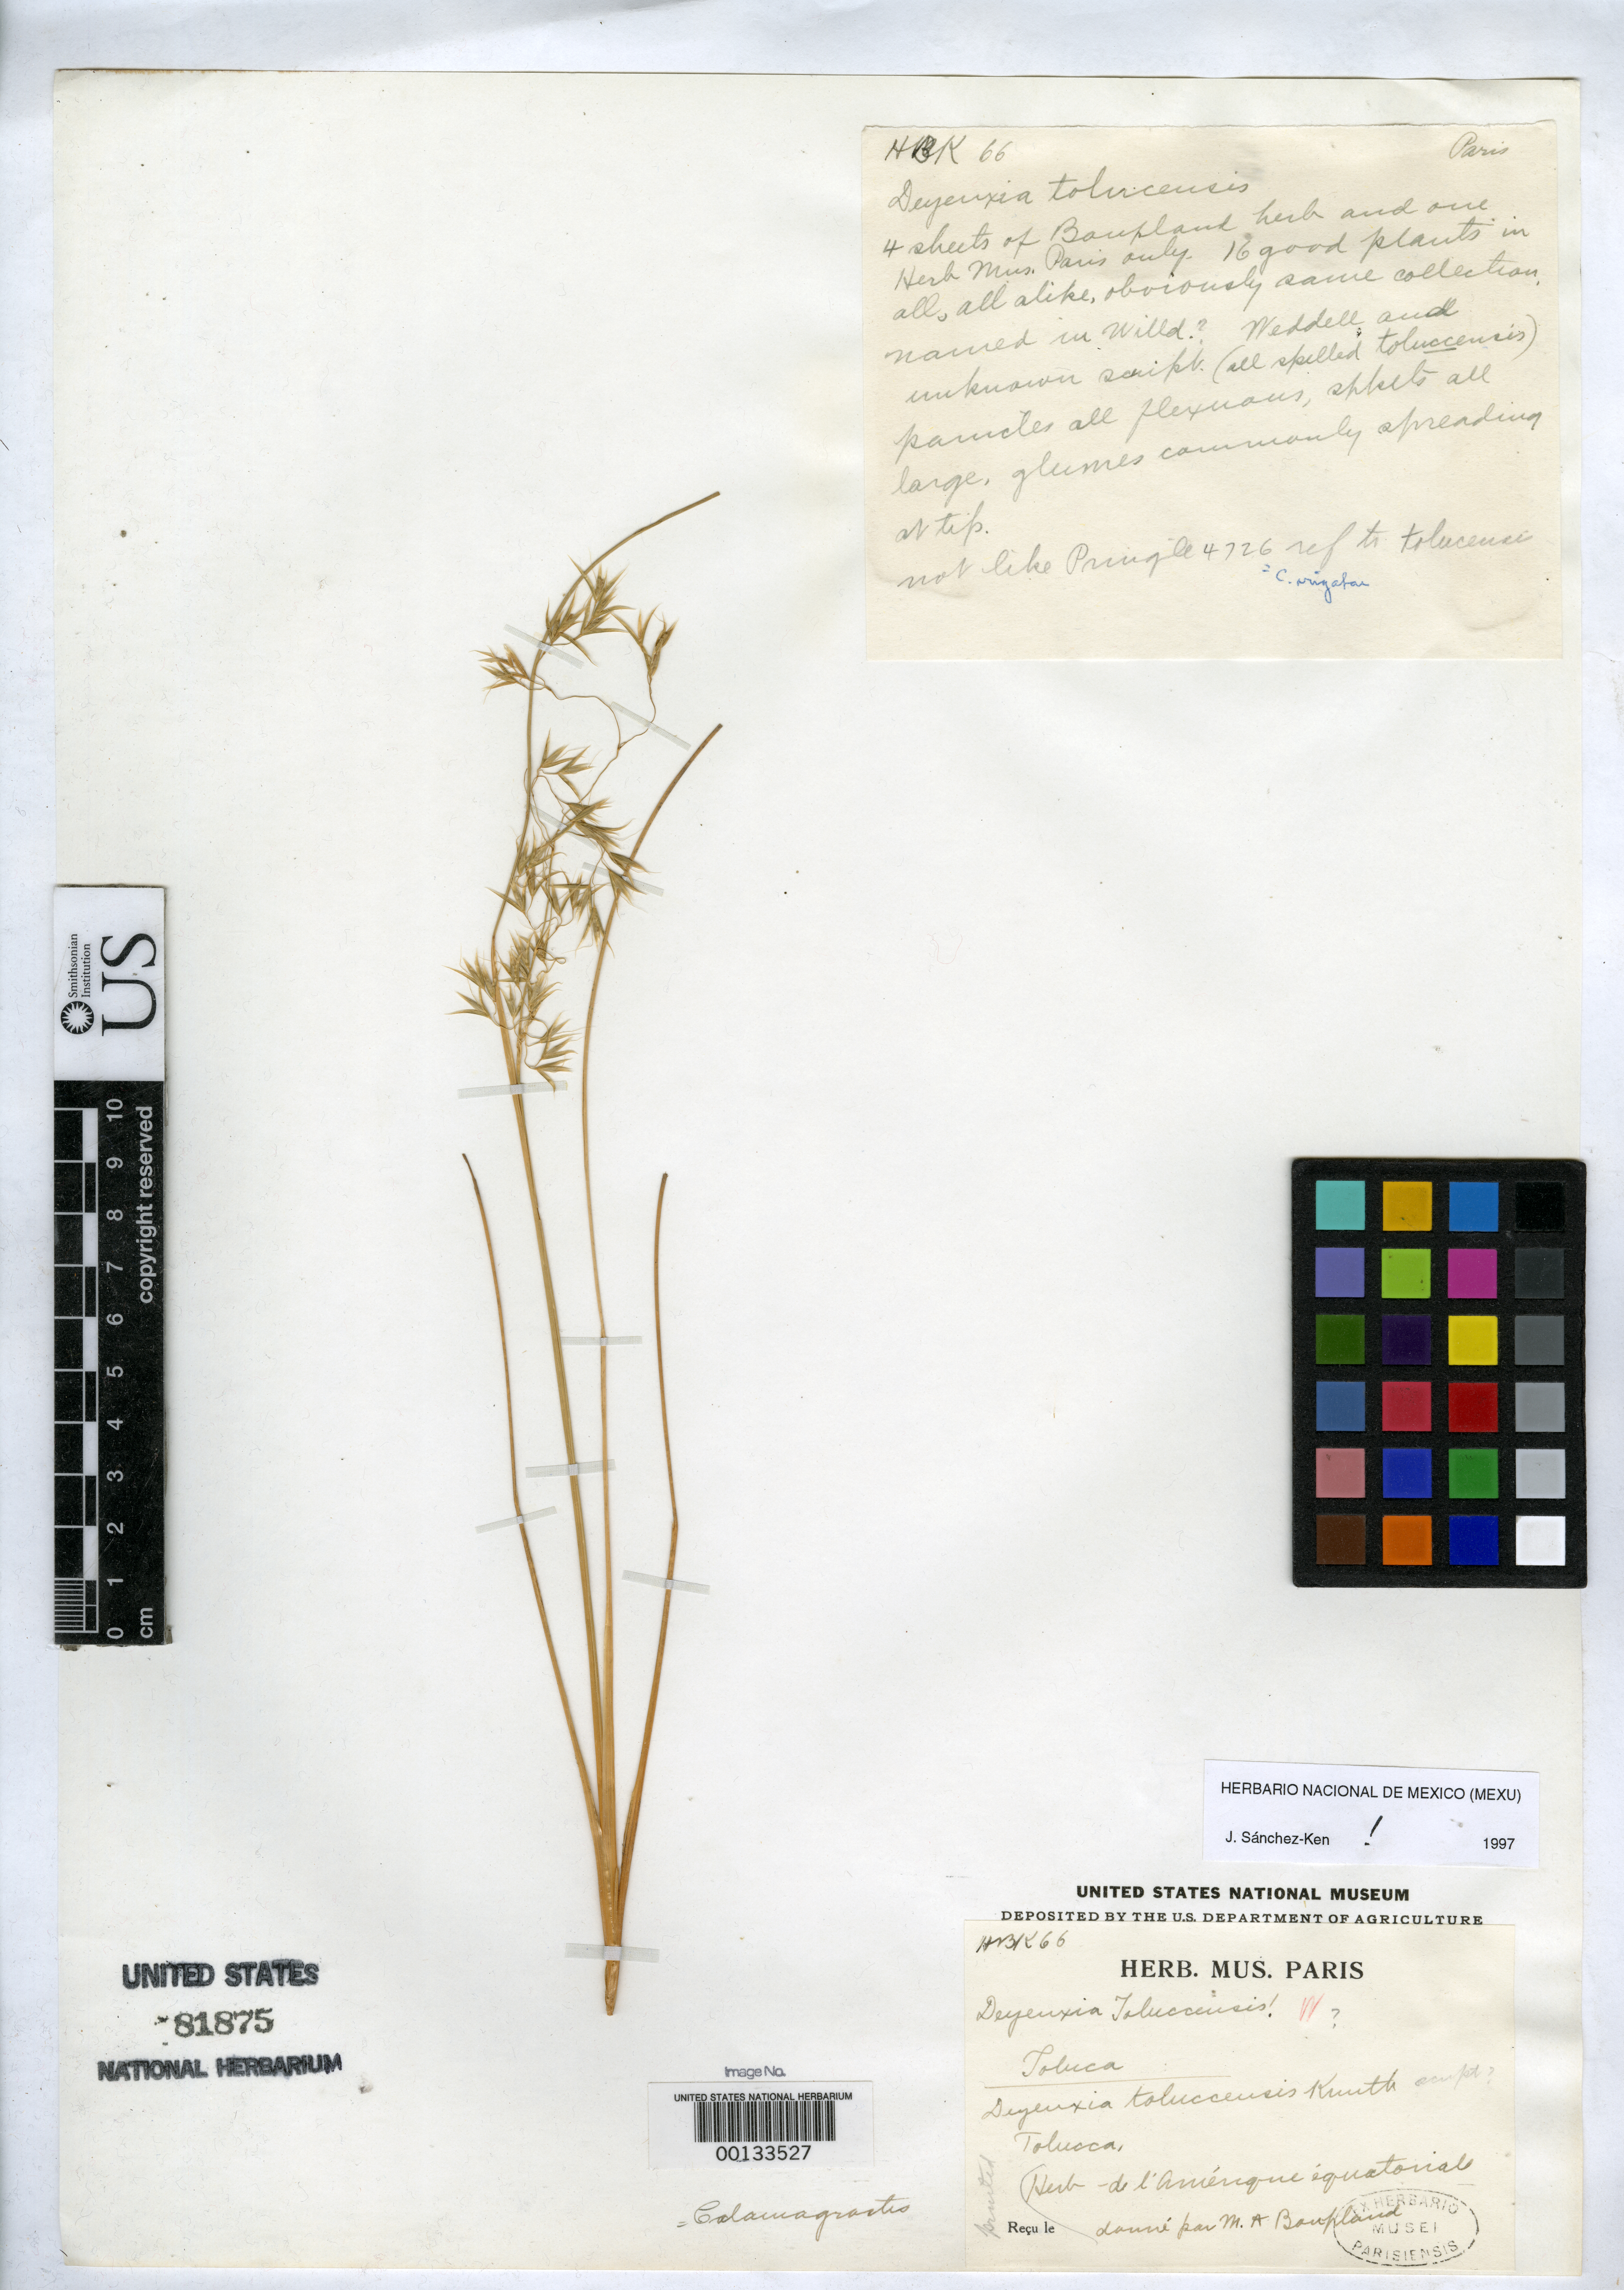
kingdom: Plantae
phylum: Tracheophyta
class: Liliopsida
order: Poales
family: Poaceae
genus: Deyeuxia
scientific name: Deyeuxia tolucensis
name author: Kunth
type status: Type Collection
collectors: F. W. Humboldt & A. J. A. Bonpland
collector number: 66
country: Mexico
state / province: México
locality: Toluca.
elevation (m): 421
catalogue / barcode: US 81875